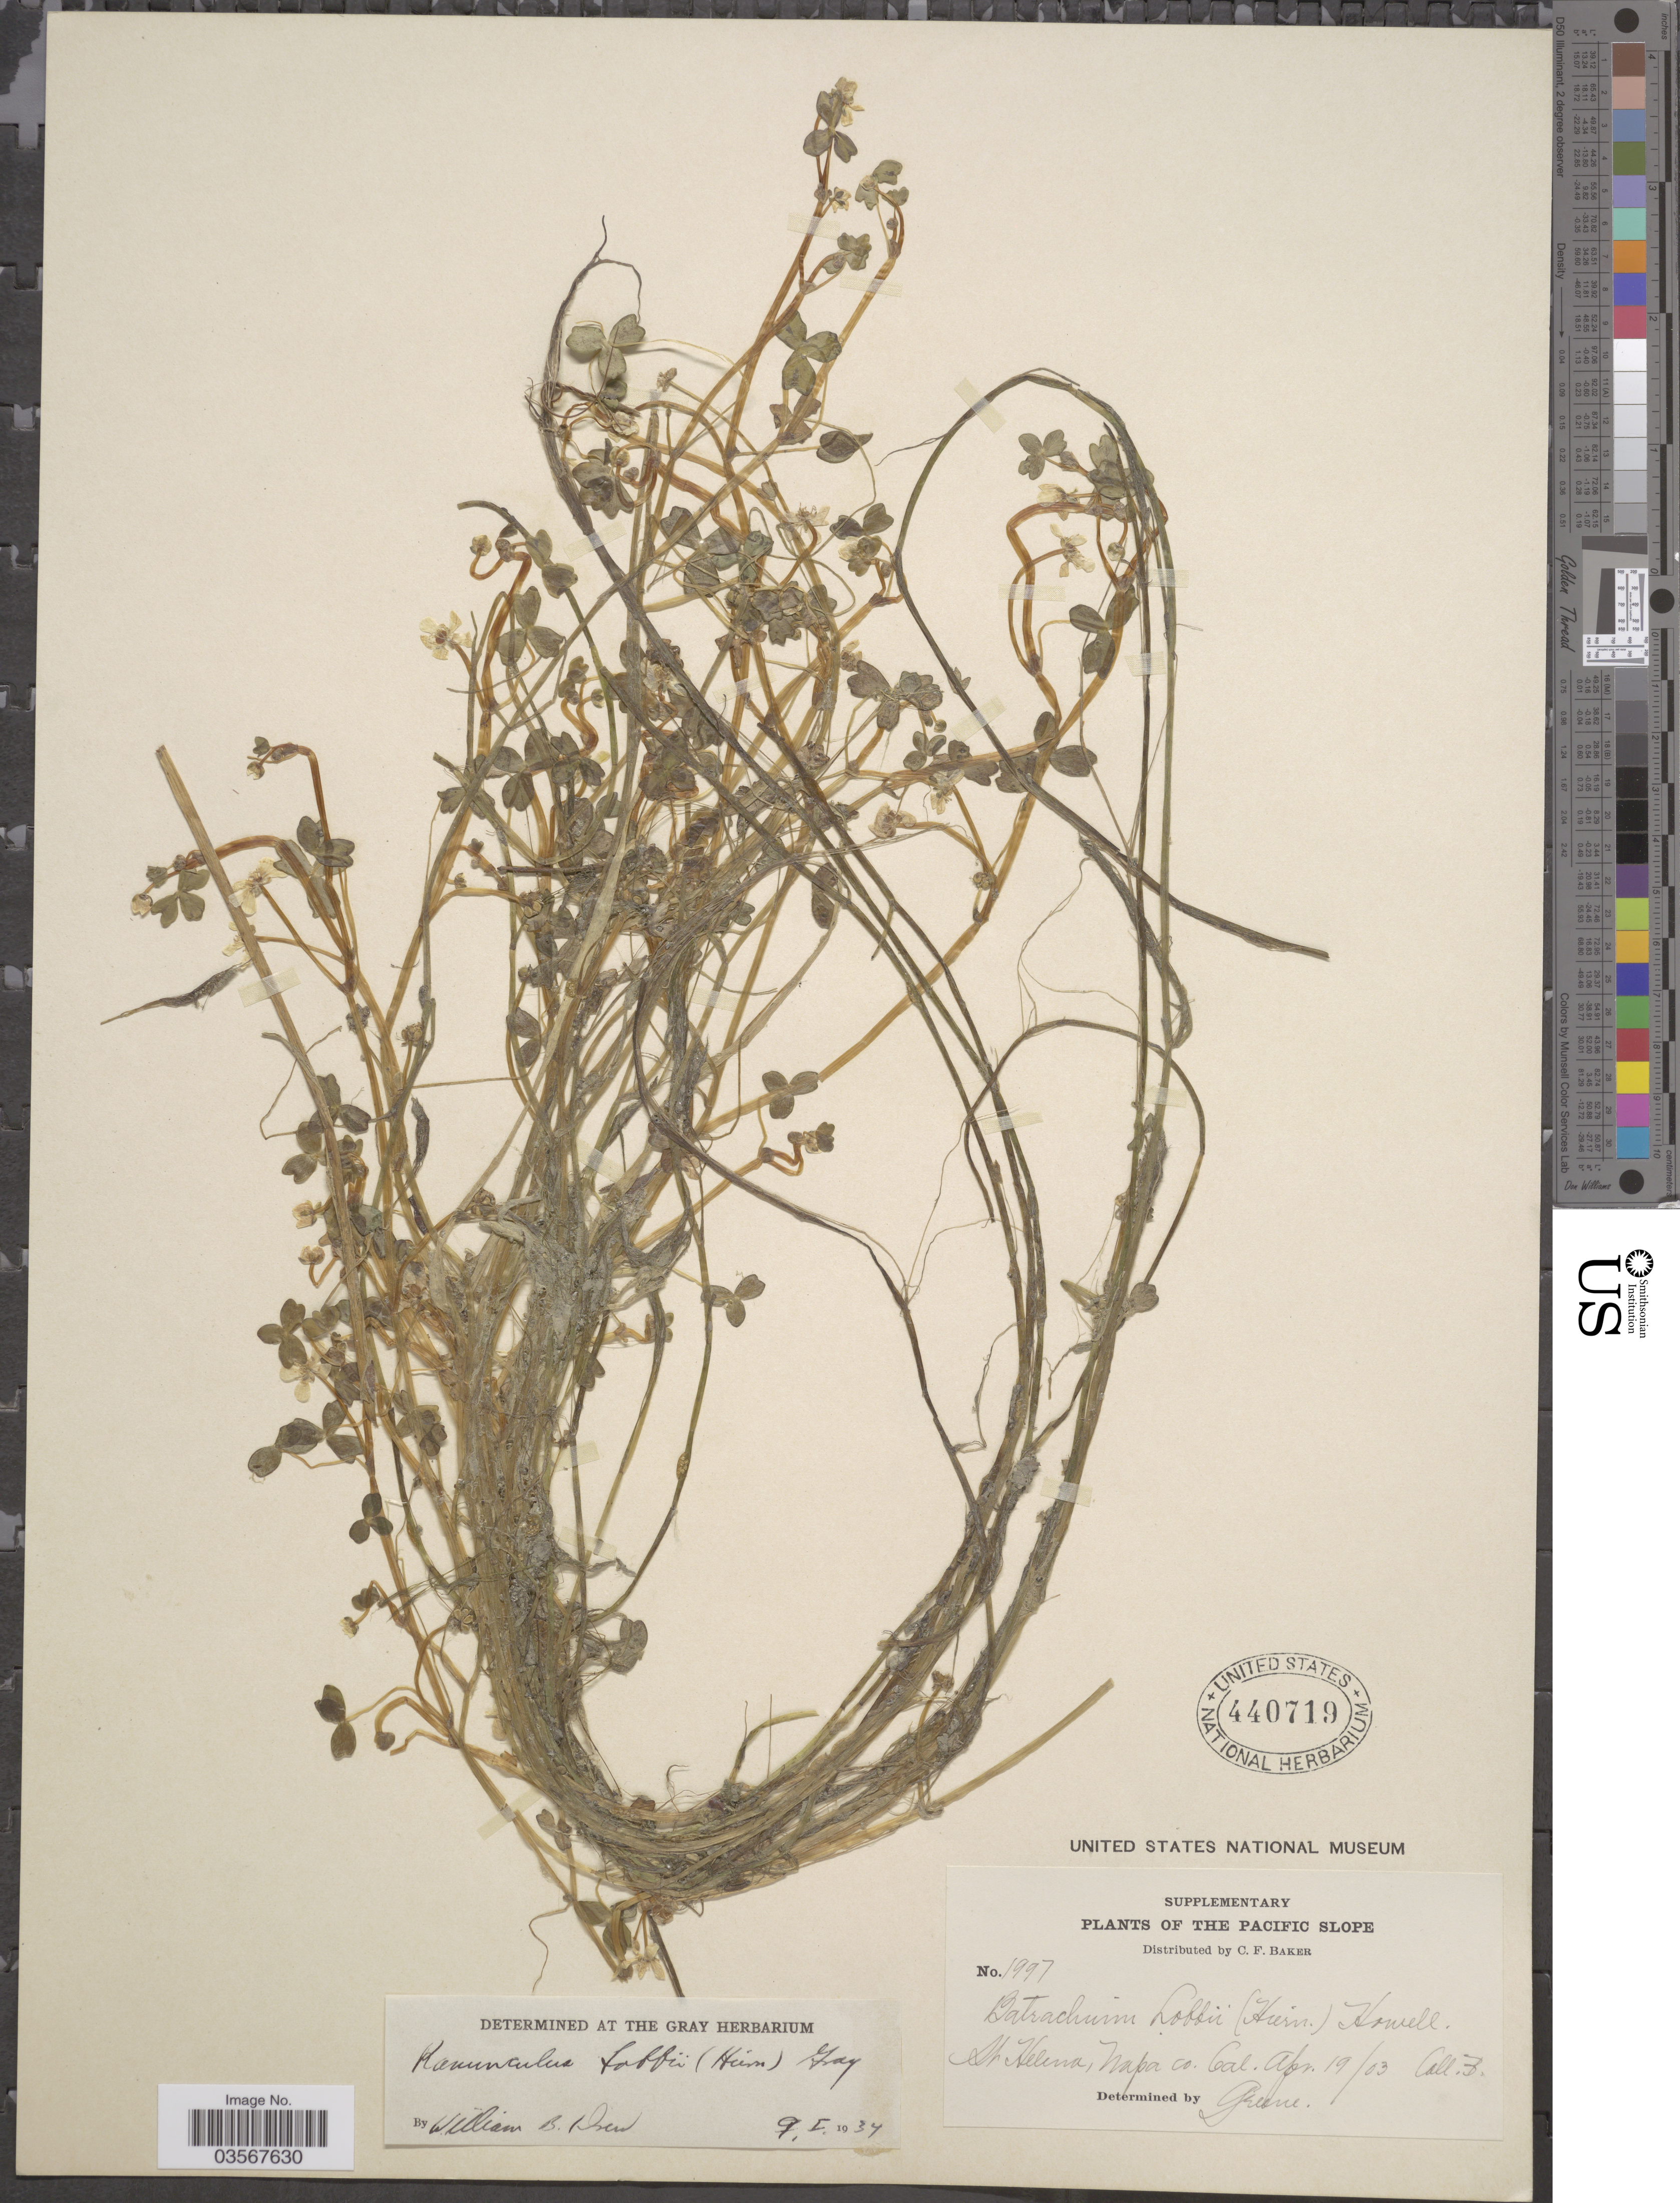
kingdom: Plantae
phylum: Tracheophyta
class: Magnoliopsida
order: Ranunculales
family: Ranunculaceae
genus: Ranunculus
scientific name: Ranunculus lobbii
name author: (Hiern) A. Gray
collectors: C. F. Baker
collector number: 1997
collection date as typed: Transcribed d/m/y: 19/4/3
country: United States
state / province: California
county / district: Napa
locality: The Pacific Slope. St Helena, Napa Co.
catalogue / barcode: US 440719